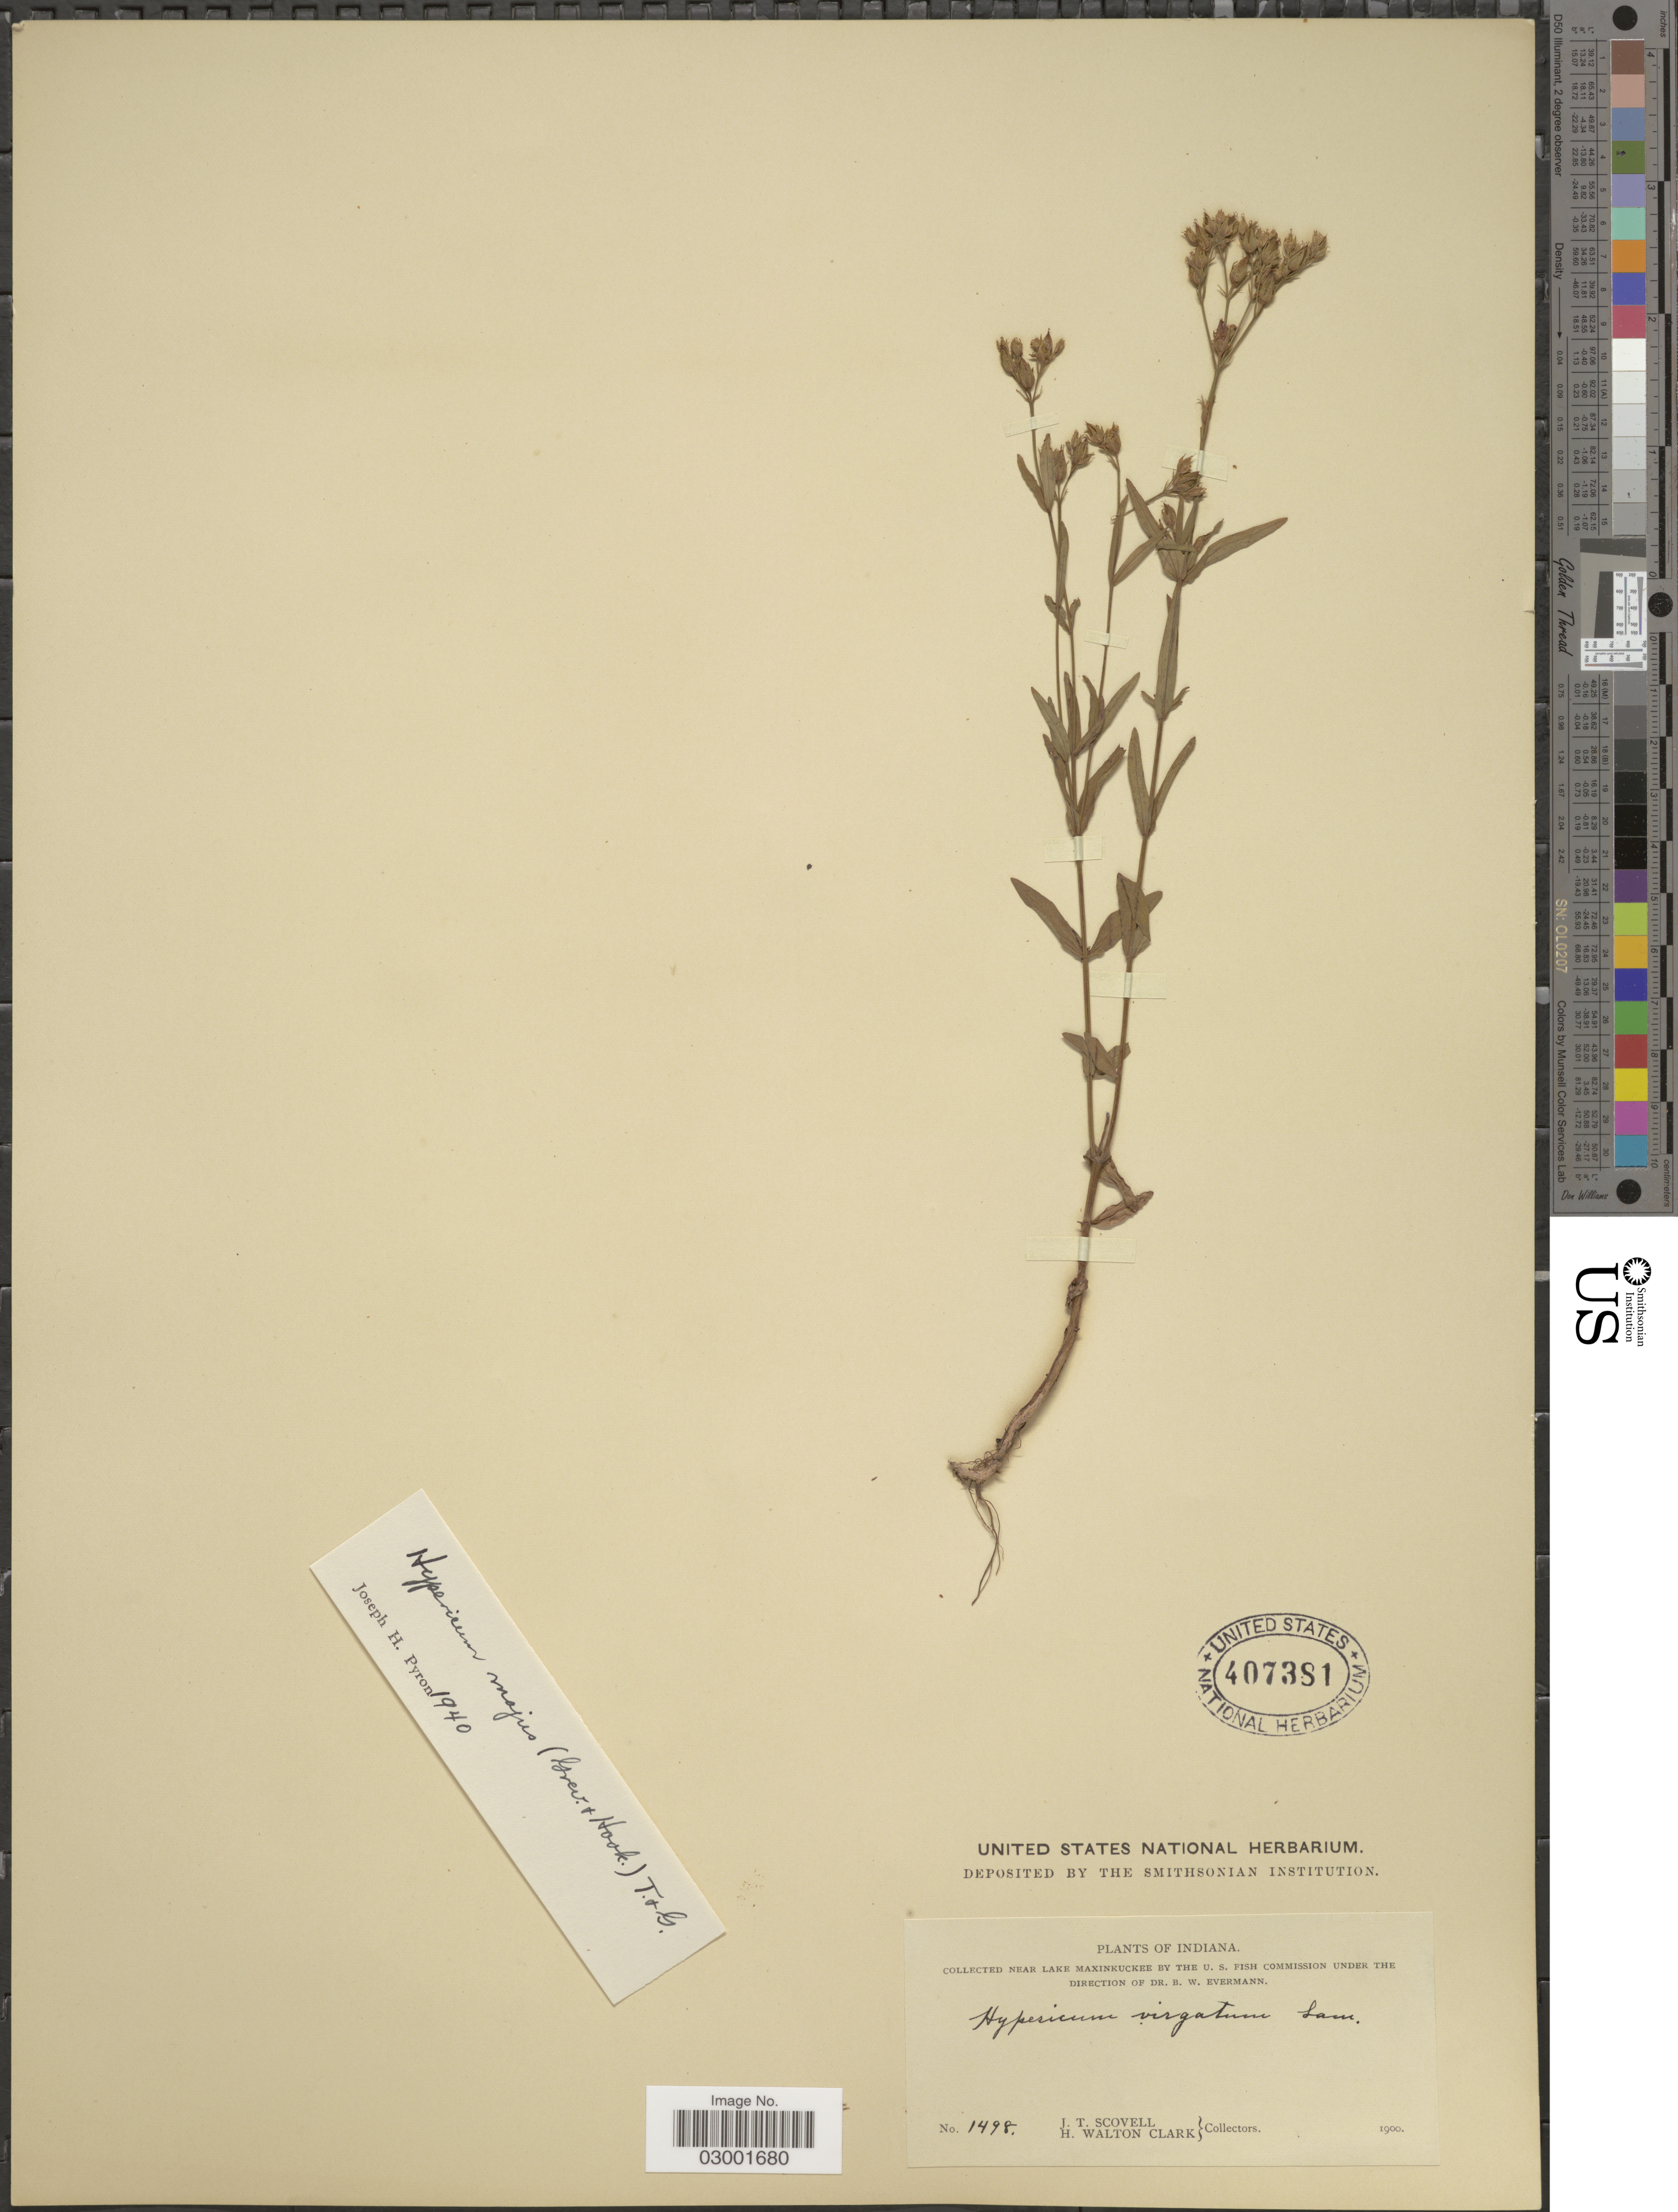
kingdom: Plantae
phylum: Tracheophyta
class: Magnoliopsida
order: Malpighiales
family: Hypericaceae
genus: Hypericum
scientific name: Hypericum majus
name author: (A. Gray) Britton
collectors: J. T. Scovell & H. W. Clark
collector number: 1498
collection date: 1900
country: United States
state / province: Indiana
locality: Near Lake Maxinkuckee.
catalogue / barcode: US 407381